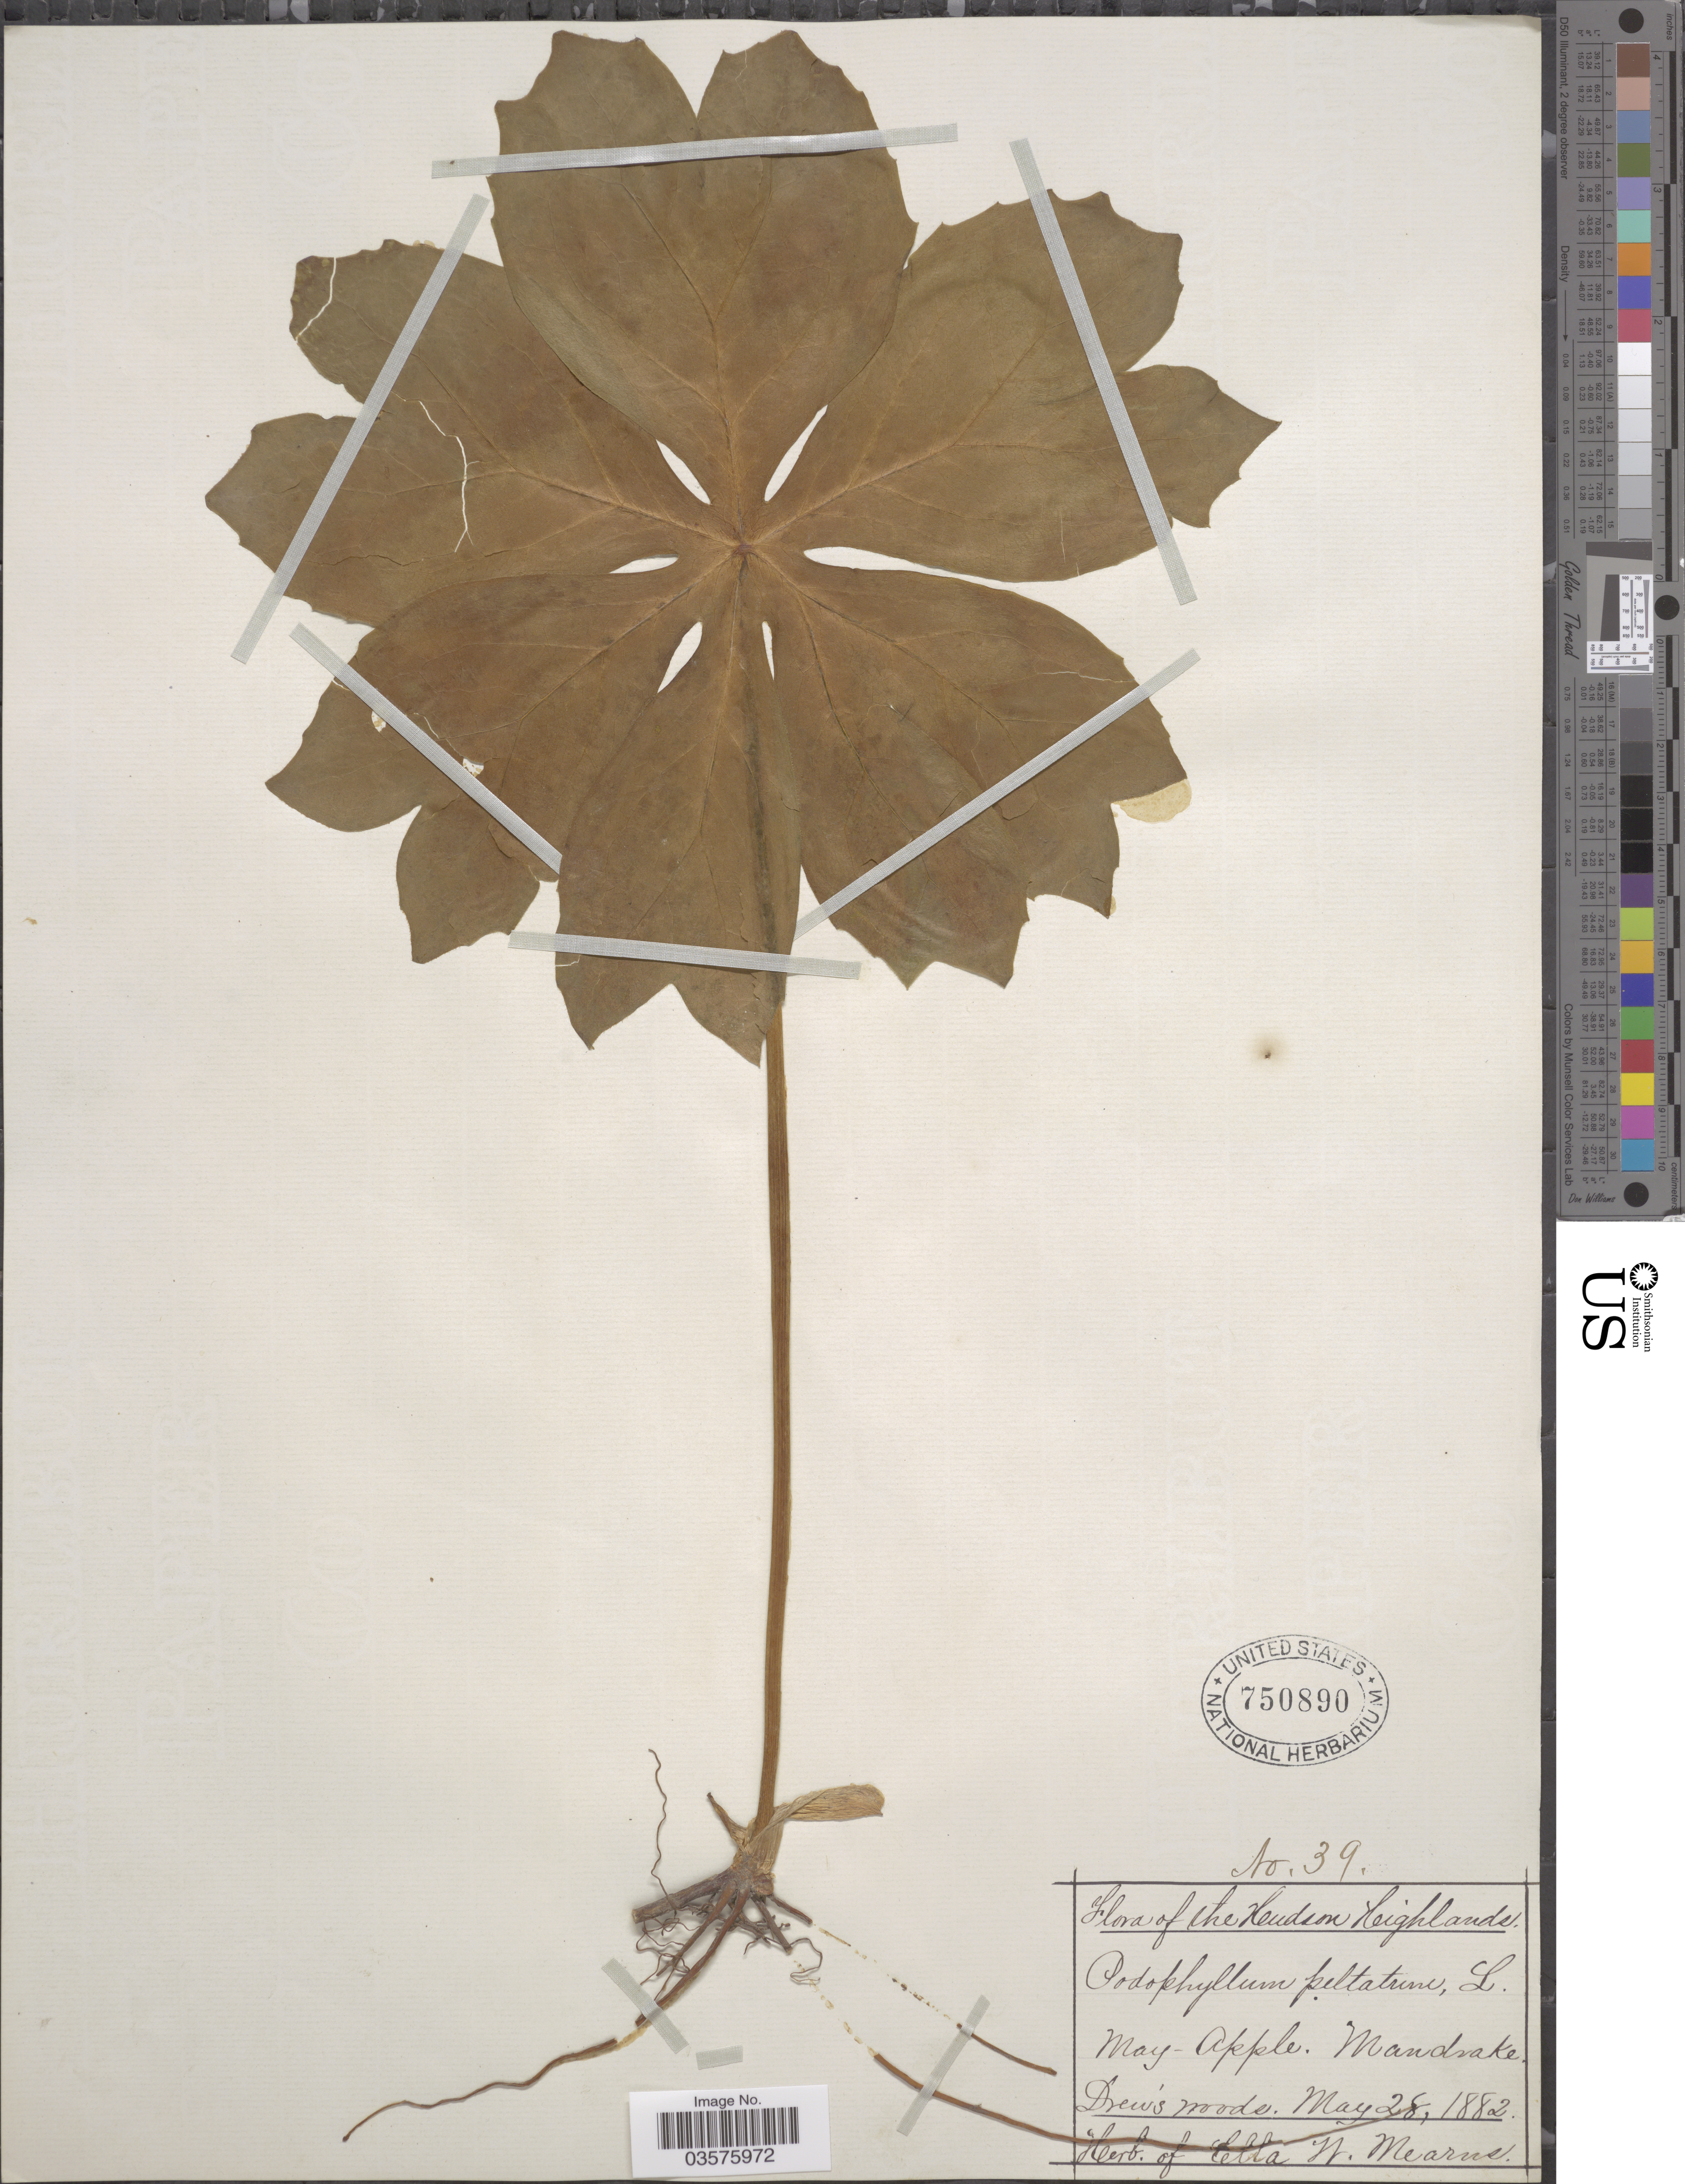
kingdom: Plantae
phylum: Tracheophyta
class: Magnoliopsida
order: Ranunculales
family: Berberidaceae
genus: Podophyllum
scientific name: Podophyllum peltatum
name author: L.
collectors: ex herb. Ella W. Mearns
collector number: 39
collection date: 1882-05-28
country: United States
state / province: New York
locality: The Hudson Highlands. Drew's woods.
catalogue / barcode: US 750890